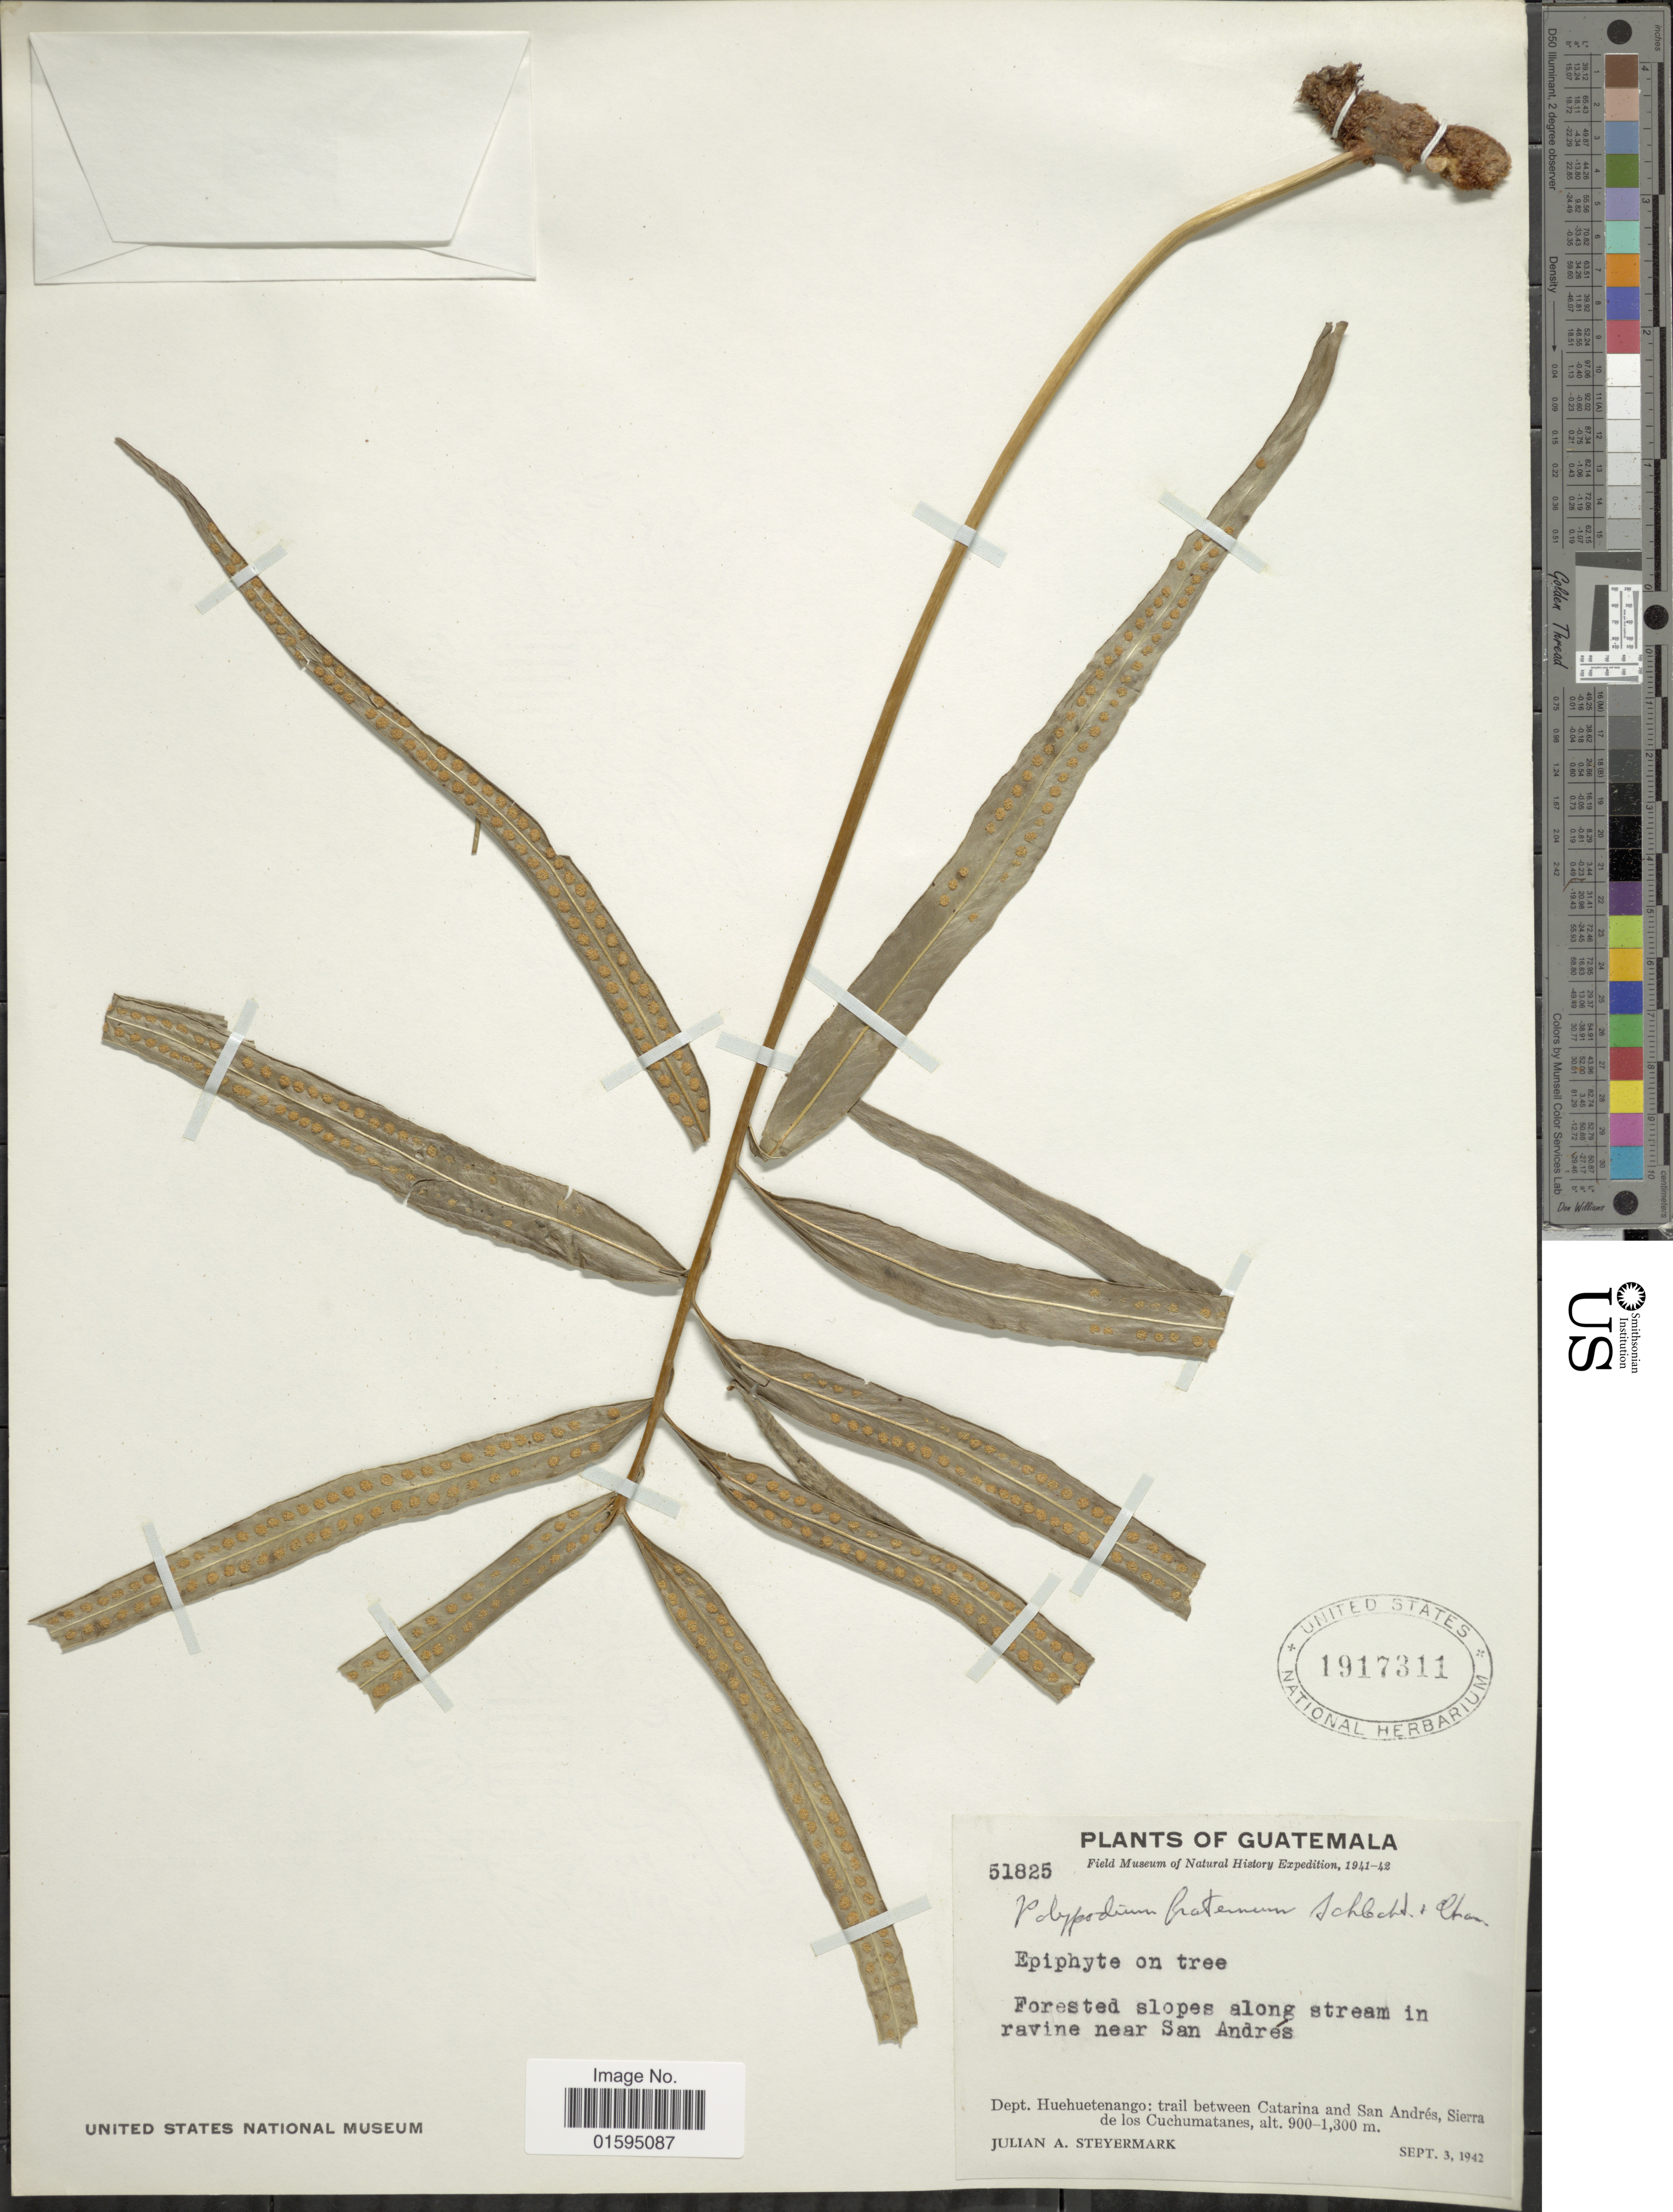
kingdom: Plantae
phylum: Tracheophyta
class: Polypodiopsida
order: Polypodiales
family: Polypodiaceae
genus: Polypodium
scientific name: Polypodium fraternum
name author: Schltdl. & Cham.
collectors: J. Steyermark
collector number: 51825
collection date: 1942-09-03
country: Guatemala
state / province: Huehuetenango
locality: Trail between Catarina and San Andrés, Sierra de los Cuchumatanes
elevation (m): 900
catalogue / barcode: US 1917311